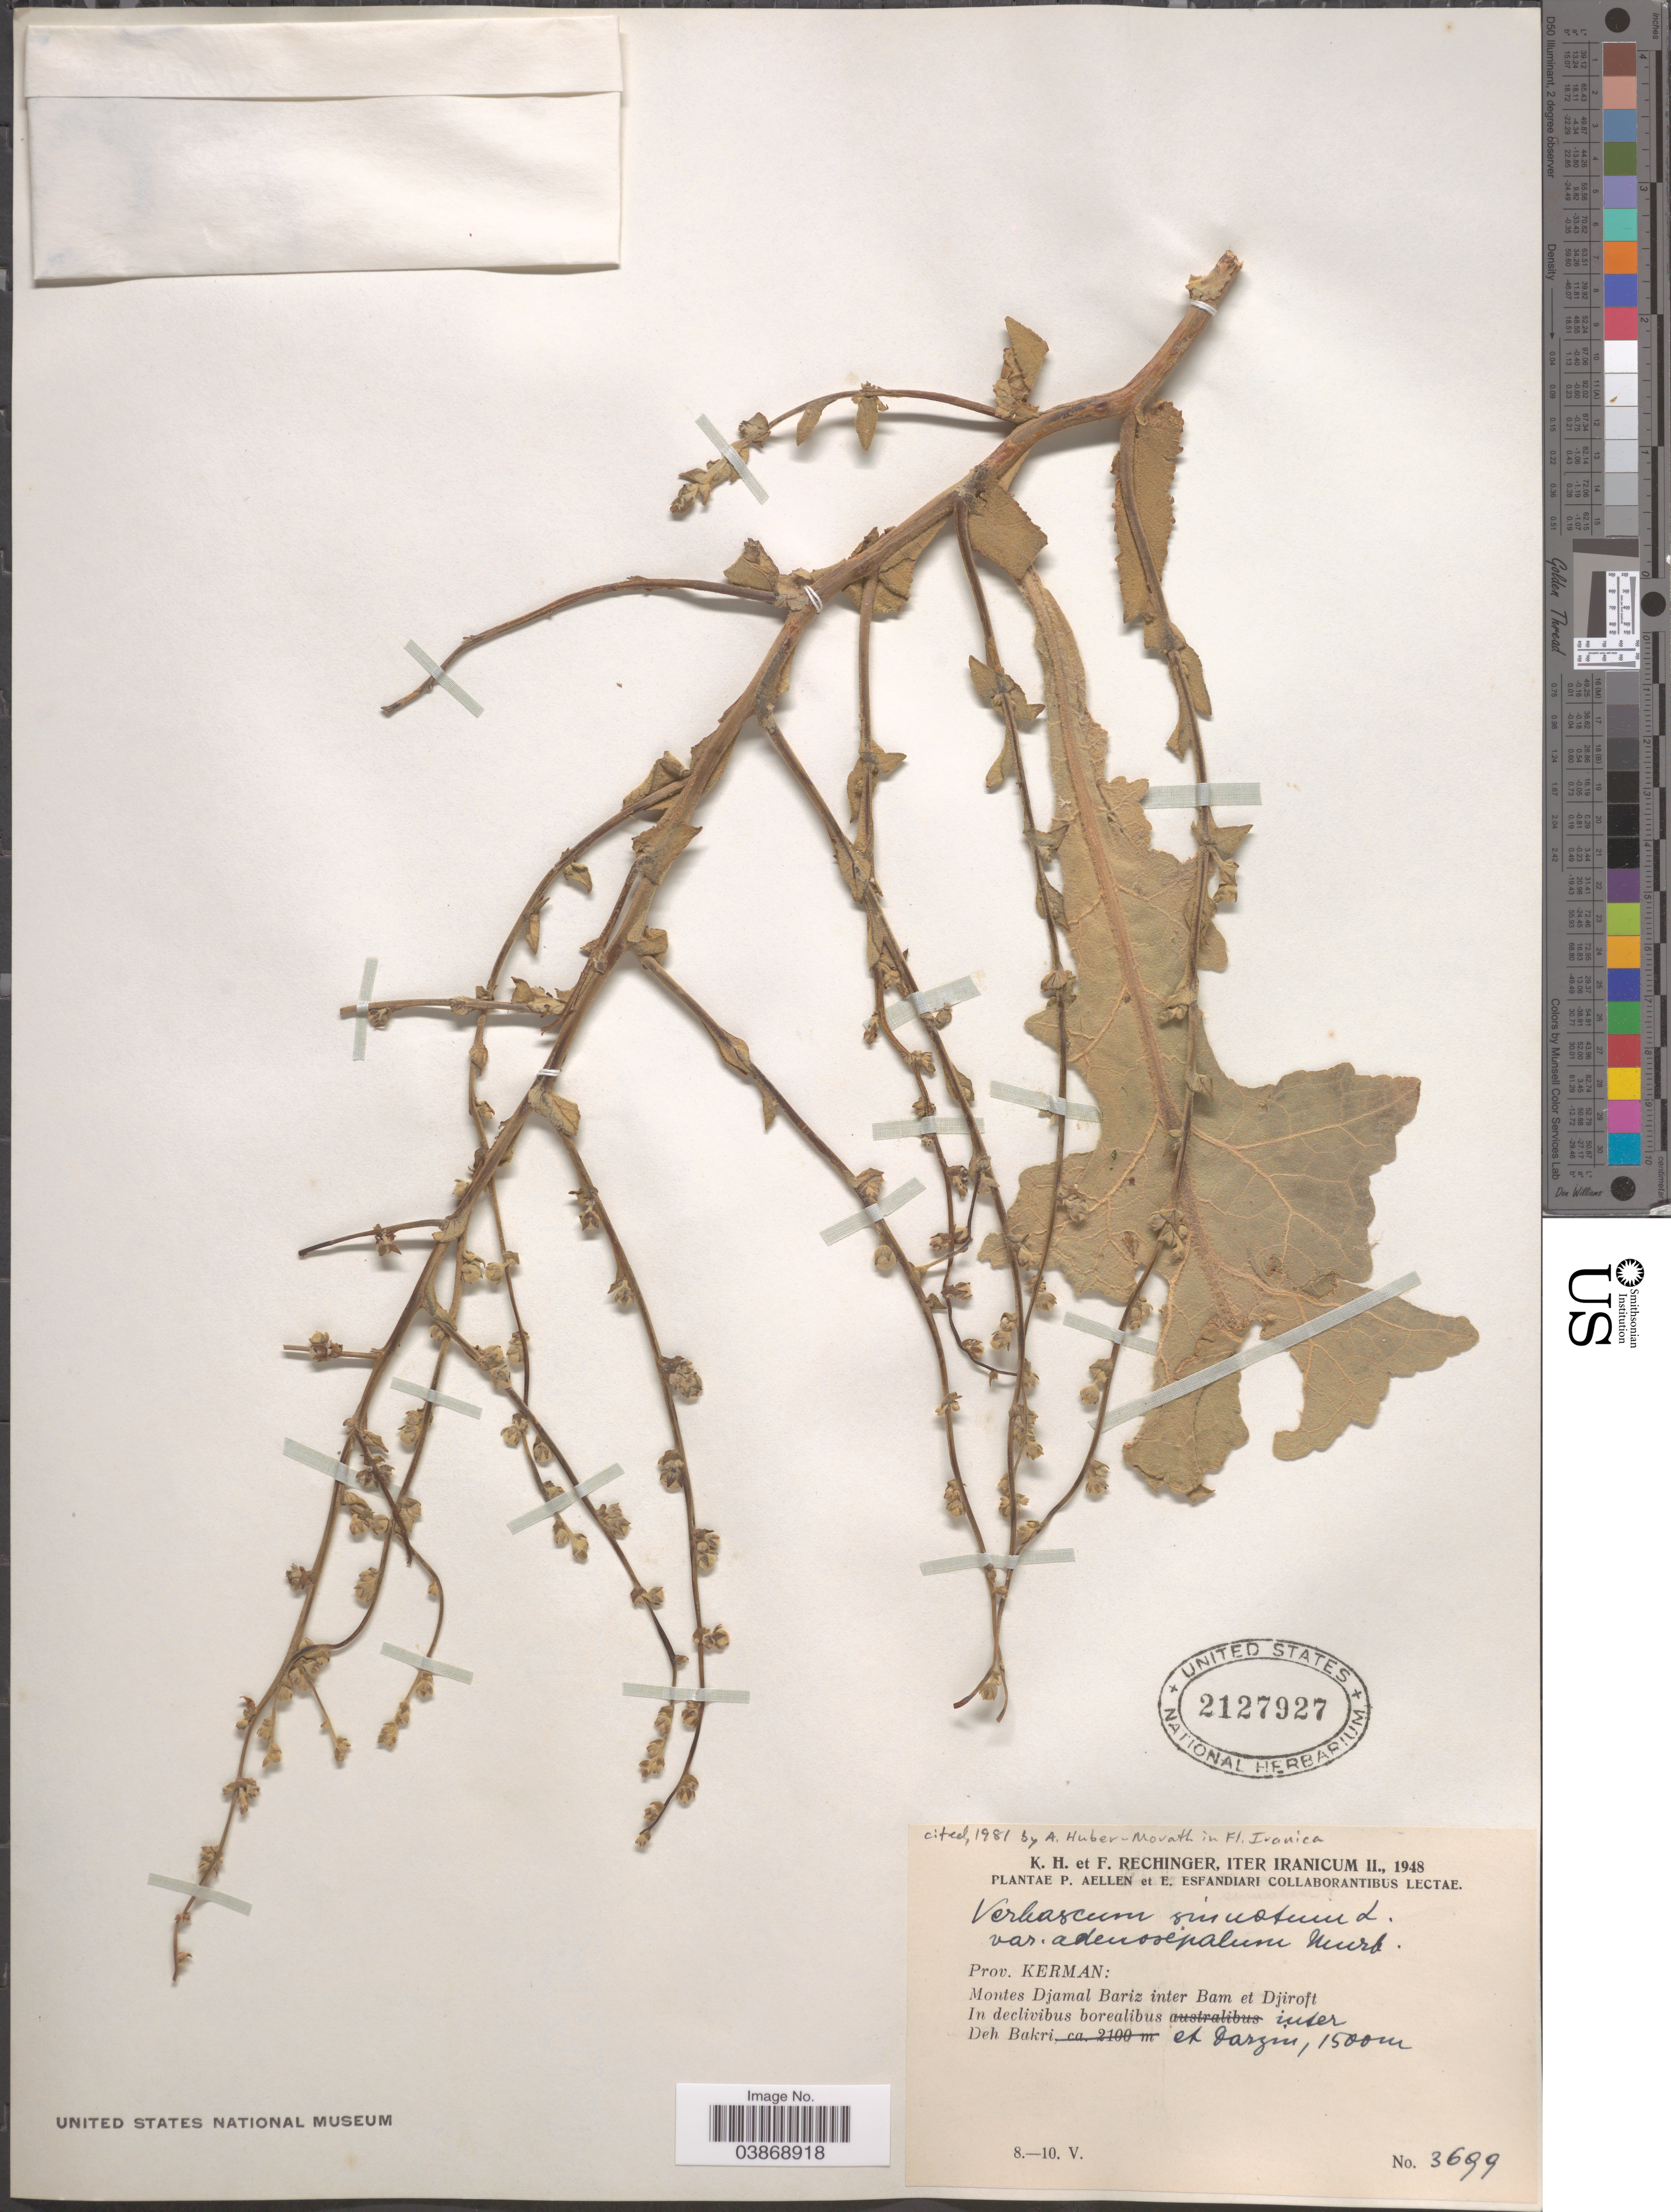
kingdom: Plantae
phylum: Tracheophyta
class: Magnoliopsida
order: Lamiales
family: Scrophulariaceae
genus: Verbascum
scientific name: Verbascum sinuatum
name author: L.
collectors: K. H. Rechinger & F. Rechinger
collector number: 3699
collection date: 1948-05-08/1948-05-10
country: Iran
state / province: Kerman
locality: Montes Djamal Bariz inter Bam et Djiroft. In declivibus borealibus inter Deh Bakri et Darzin.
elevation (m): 1500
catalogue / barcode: US 2127927